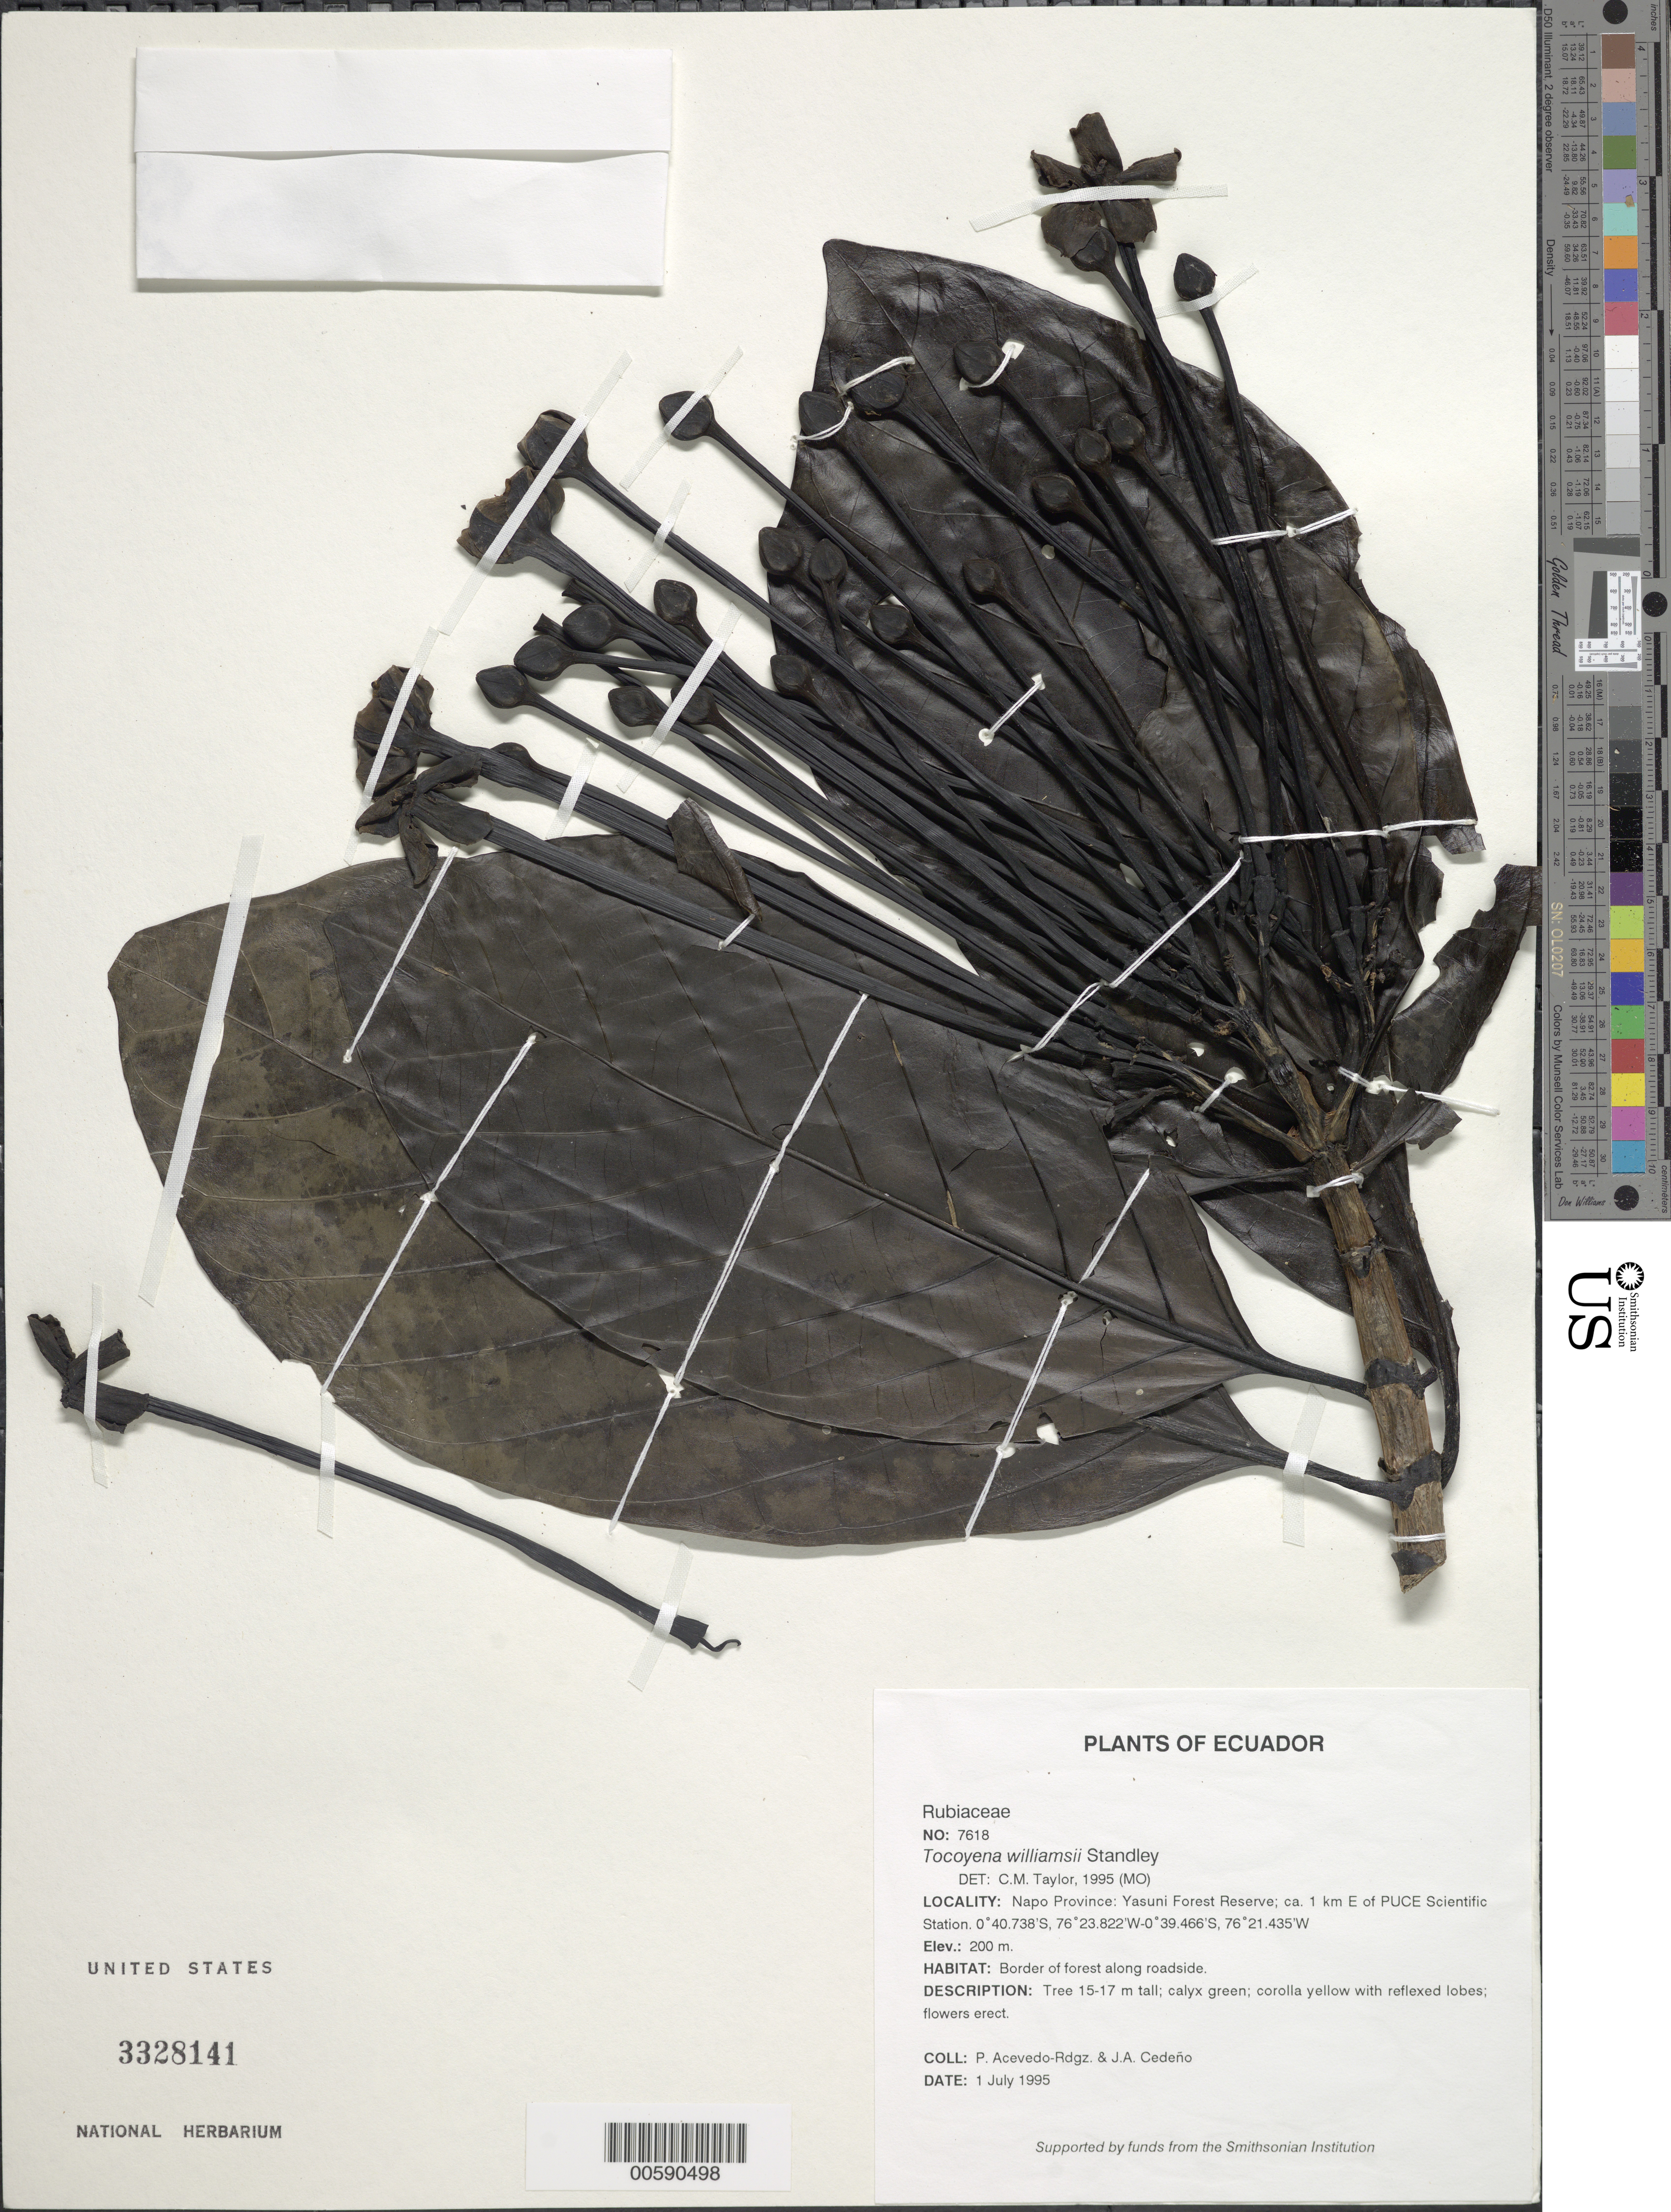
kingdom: Plantae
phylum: Tracheophyta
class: Magnoliopsida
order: Gentianales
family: Rubiaceae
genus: Tocoyena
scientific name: Tocoyena williamsii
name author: Standl.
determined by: Taylor, Charlotte M.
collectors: P. Acevedo-Rodr. & J. A. Cedeño M.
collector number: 7618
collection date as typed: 01 Jul 1995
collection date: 1995-07-01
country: Ecuador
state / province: Napo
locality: Napo Province: Yasuni Forest Reserve; ca. 1 km E of PUCE Scientific Station.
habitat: Border of forest along roadside.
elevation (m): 200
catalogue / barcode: US 3328141